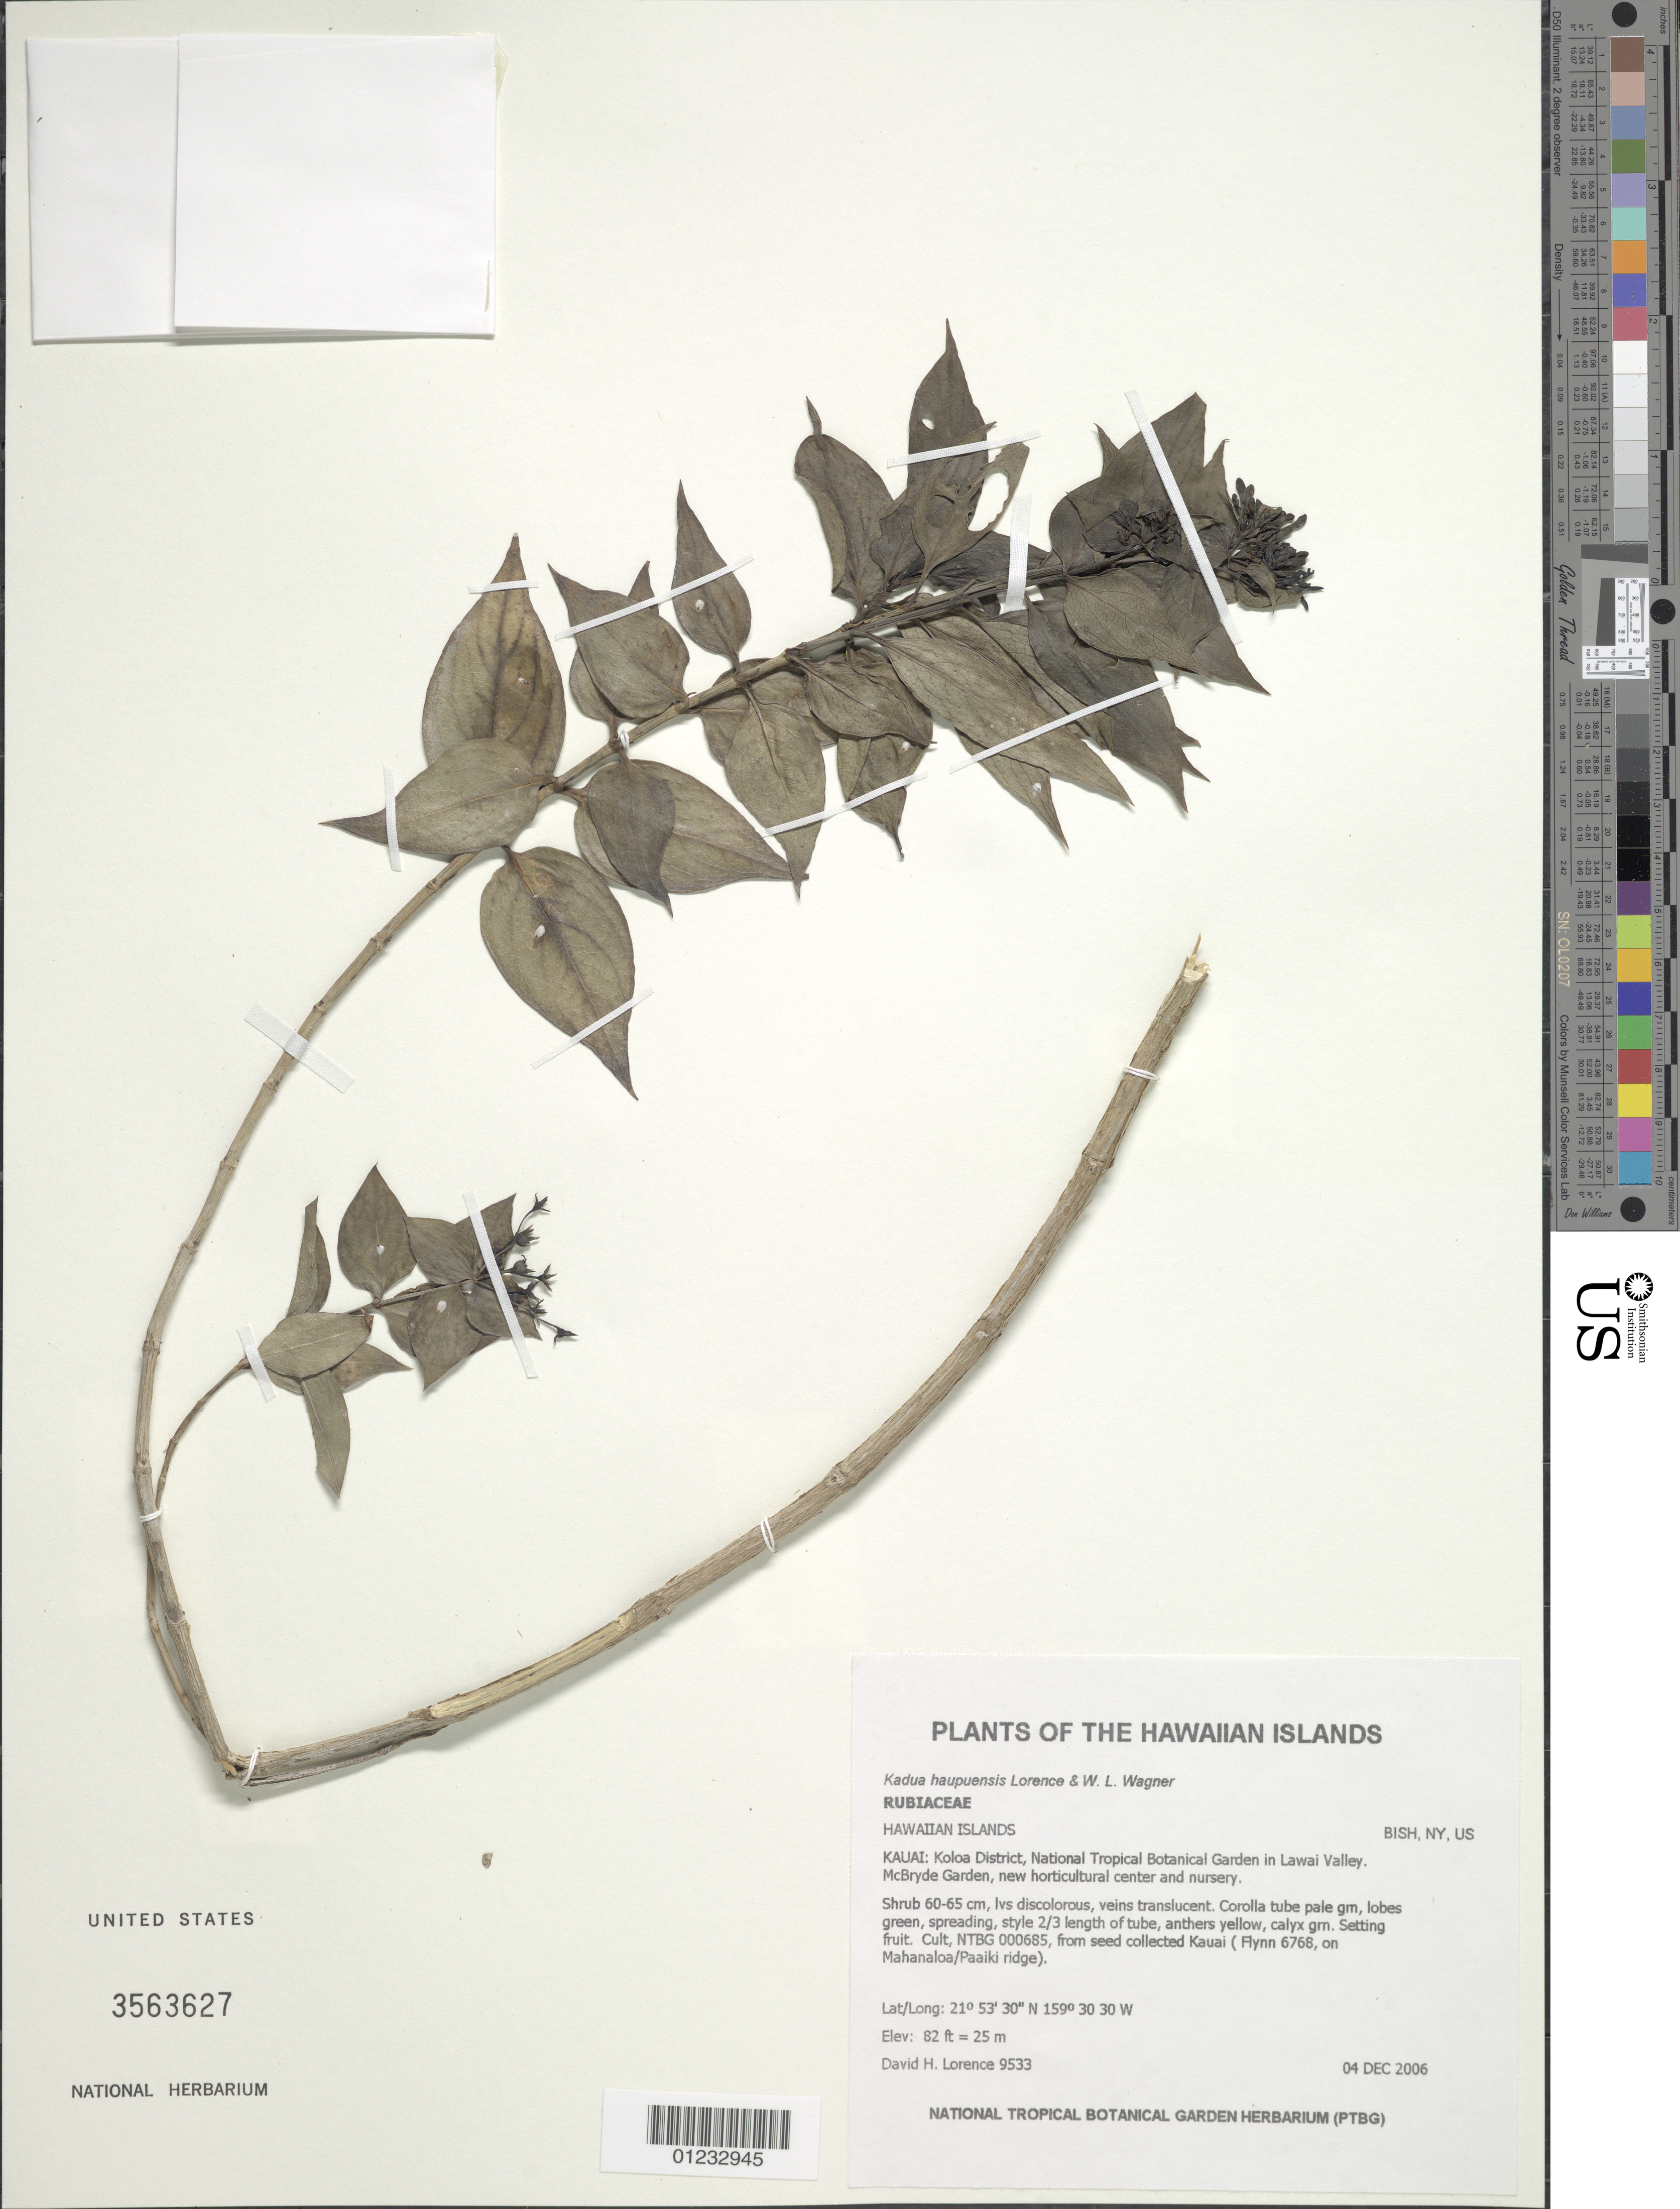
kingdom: Plantae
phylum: Tracheophyta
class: Magnoliopsida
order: Gentianales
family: Rubiaceae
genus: Kadua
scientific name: Kadua haupuensis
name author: Lorence & W.L. Wagner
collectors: D. Lorence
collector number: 9533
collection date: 2006-12-04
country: United States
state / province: Hawaii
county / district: Kauai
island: Kaua'i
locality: Koloa District, National Tropical Botanical Garden in Lawai Valley, McBryde Garden, new horticulture center and nursery.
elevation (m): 25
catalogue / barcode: US 3563627